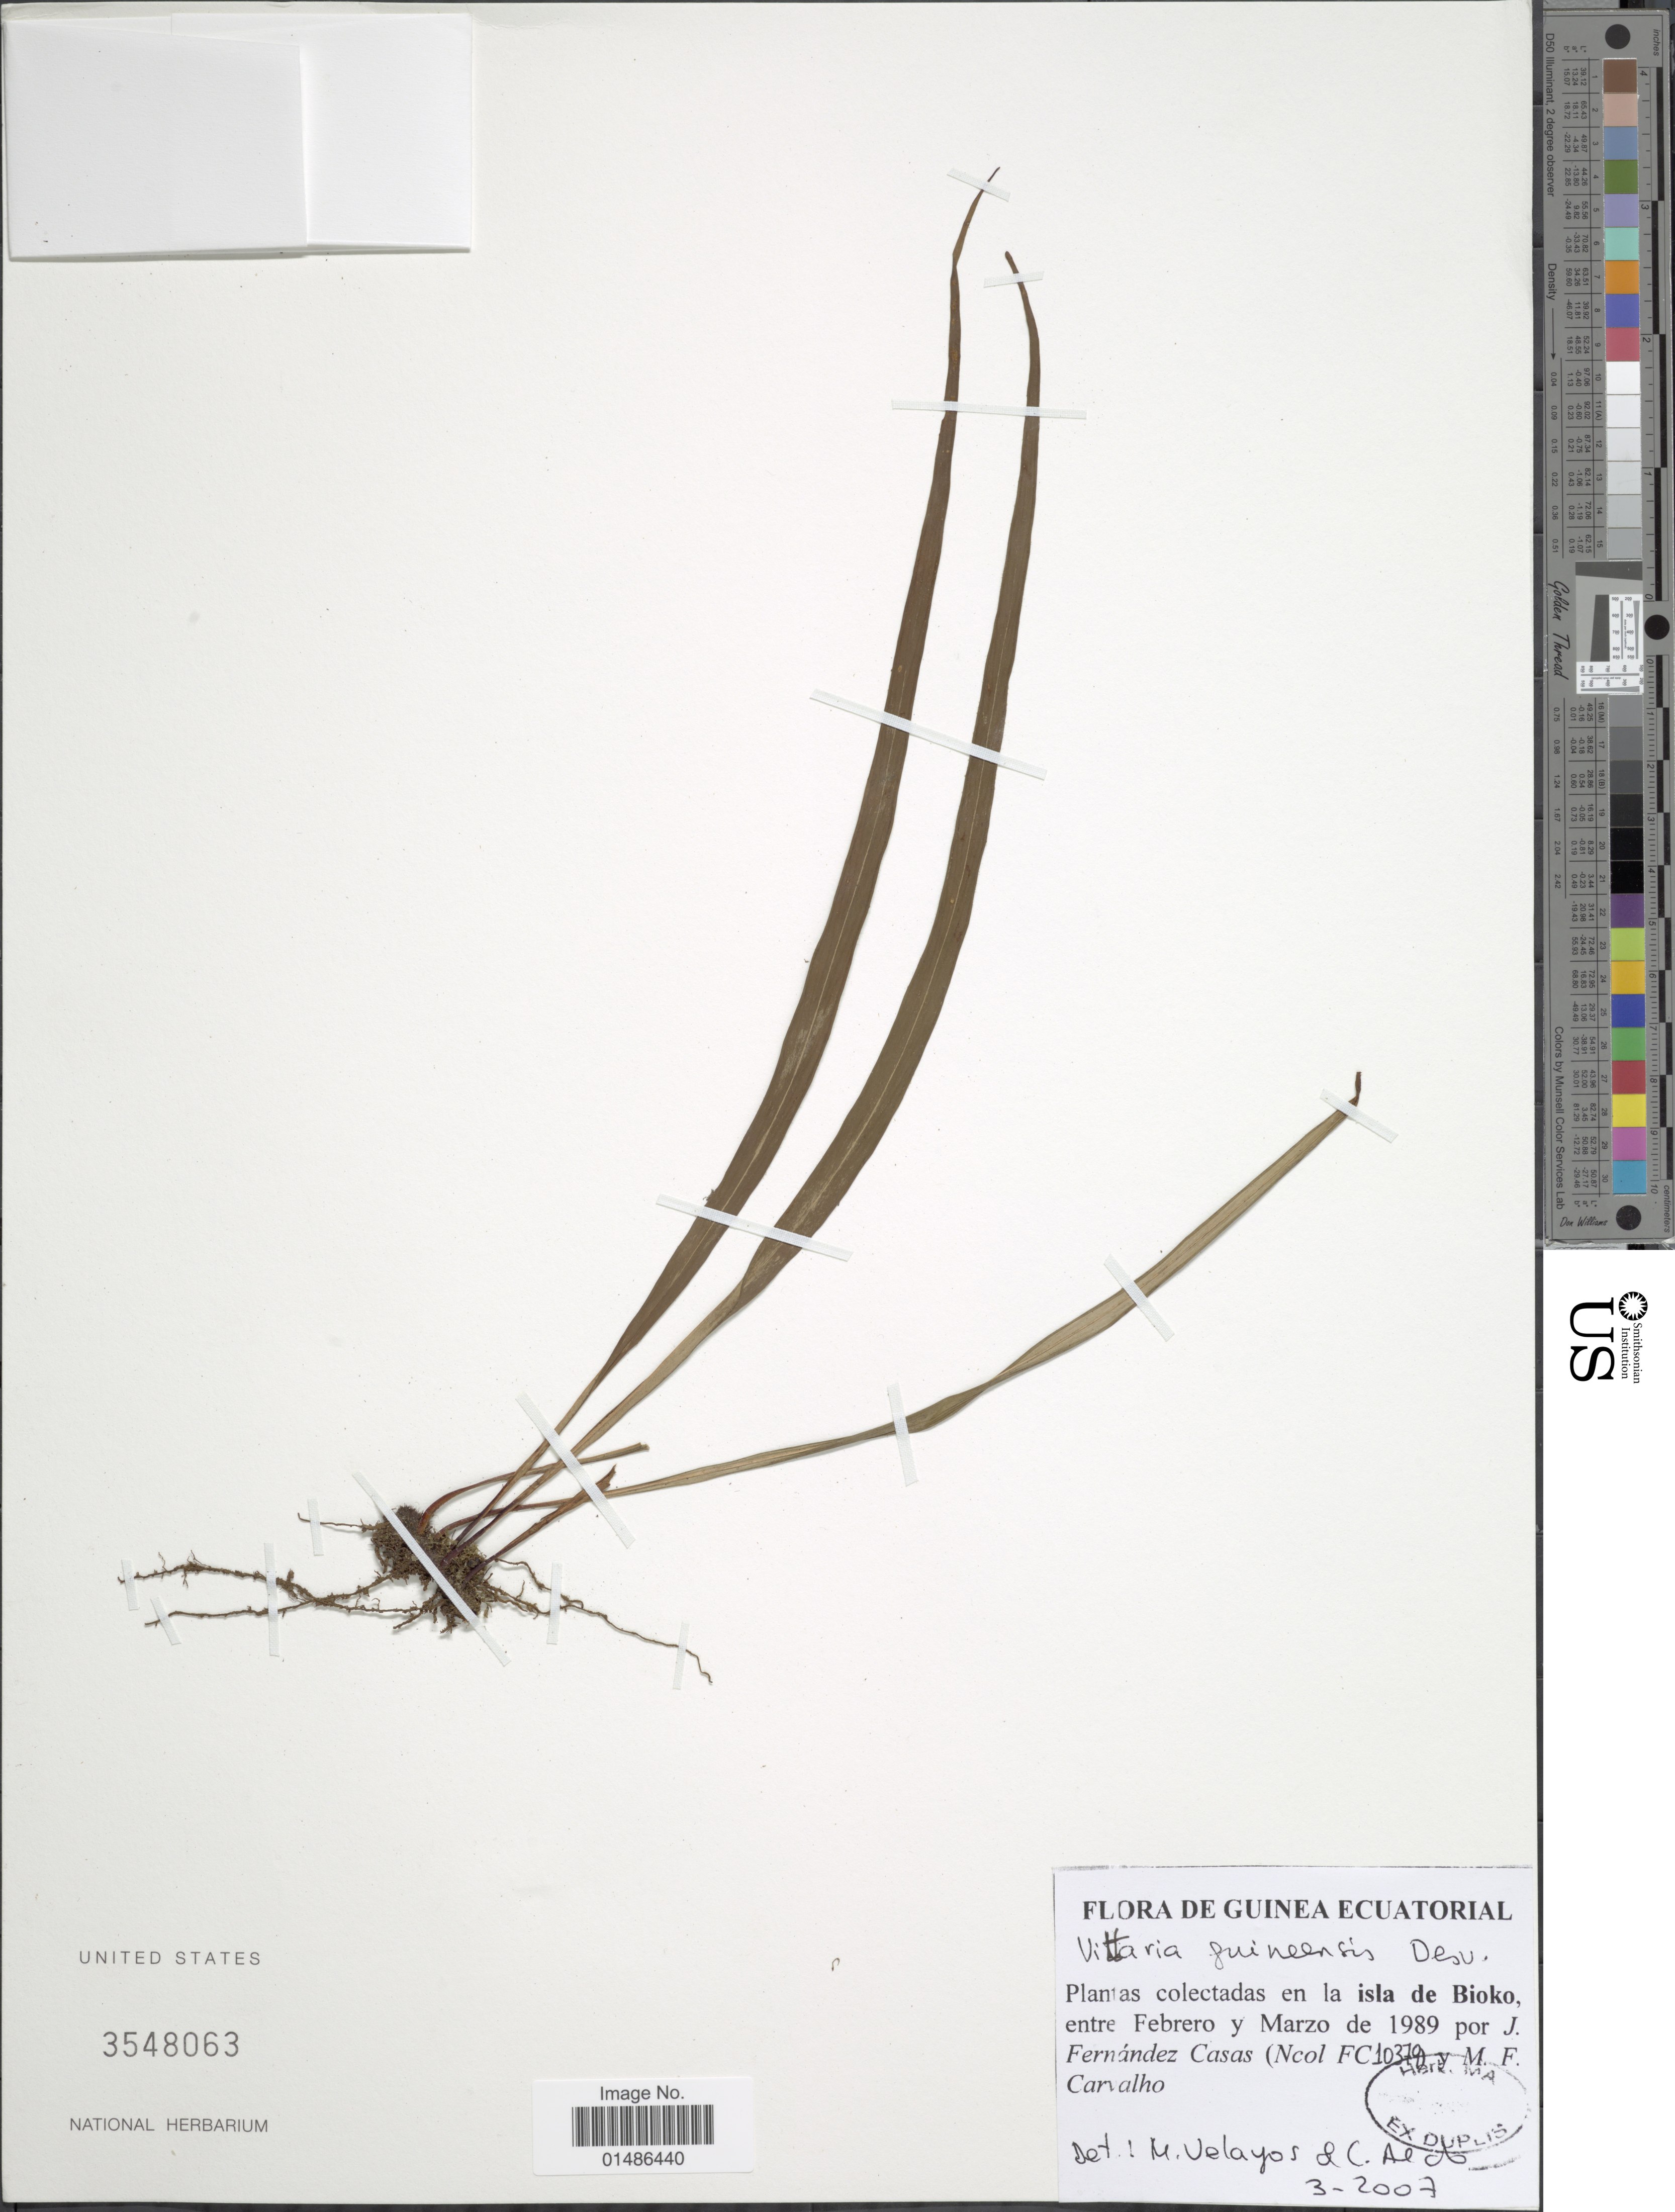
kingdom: Plantae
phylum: Tracheophyta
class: Polypodiopsida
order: Polypodiales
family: Pteridaceae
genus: Haplopteris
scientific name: Haplopteris guineensis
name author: (Desv.) E.H. Crane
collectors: J. Casas & M. F. Carvalho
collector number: FC10379*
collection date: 1989-02/1989-03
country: Equatorial Guinea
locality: Isla de Bioko.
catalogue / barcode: US 3548063